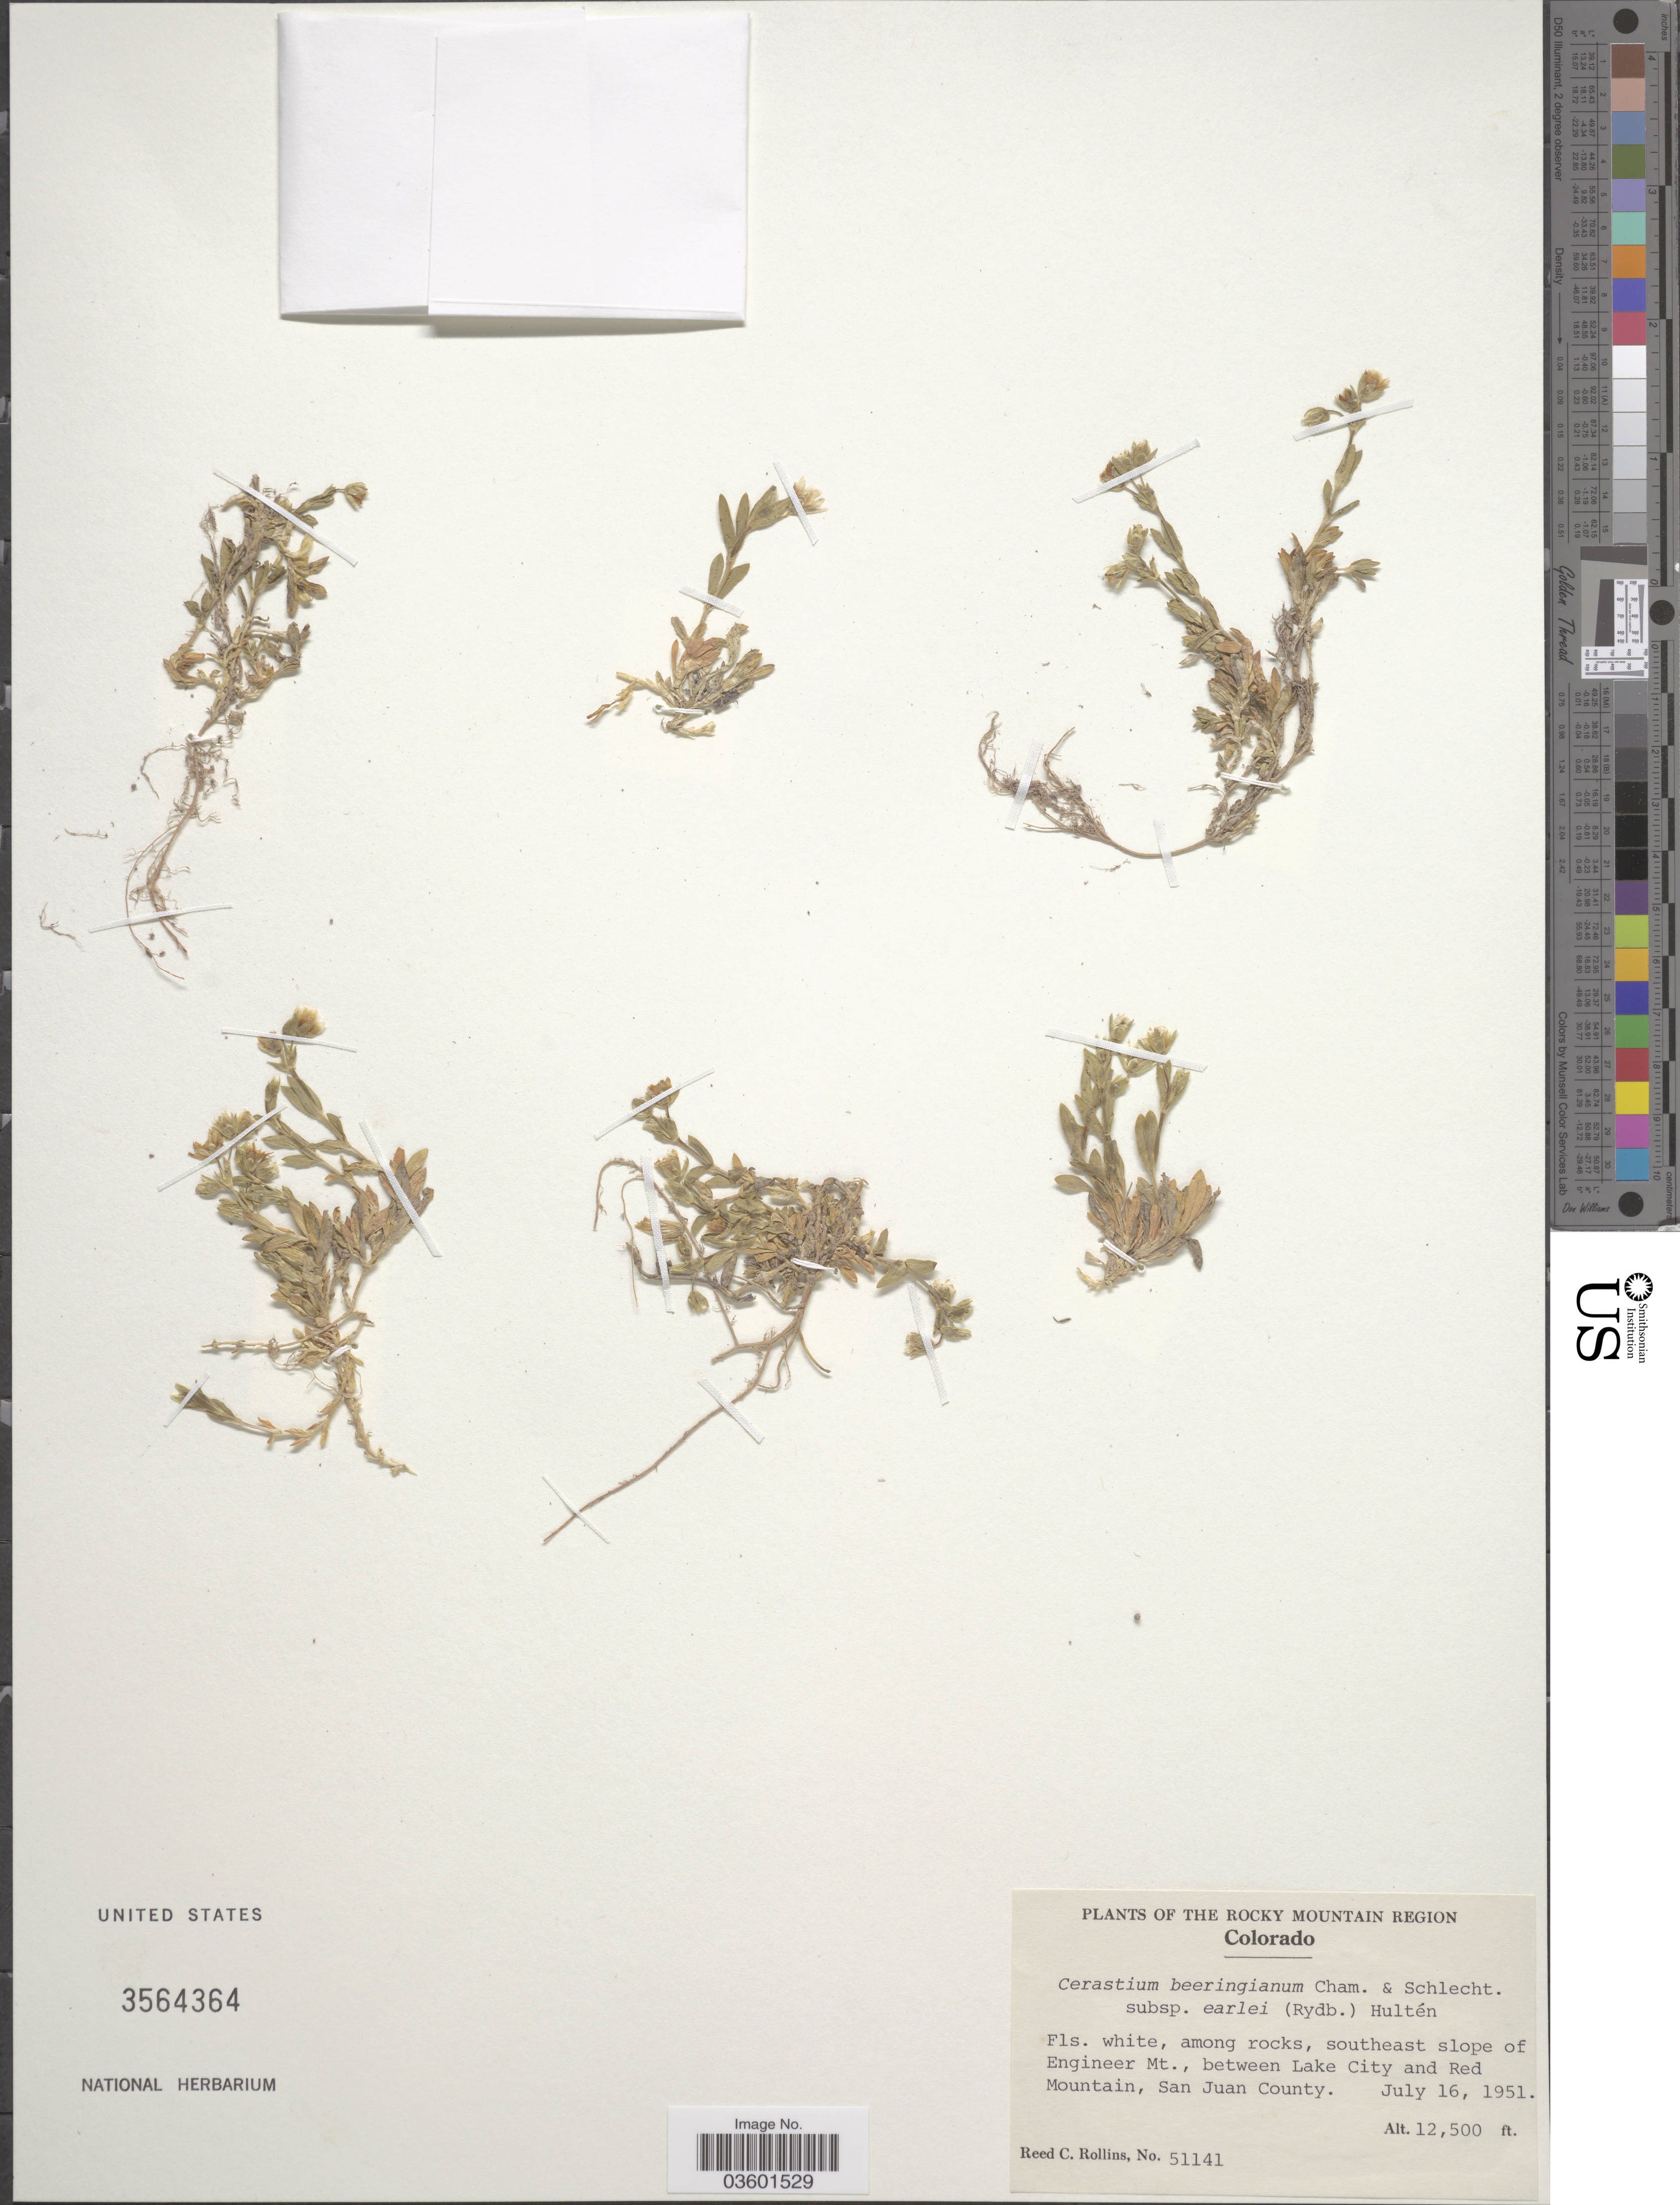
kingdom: Plantae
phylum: Tracheophyta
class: Magnoliopsida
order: Caryophyllales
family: Caryophyllaceae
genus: Cerastium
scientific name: Cerastium beeringianum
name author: Cham. & Schltdl.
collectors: R. C. Rollins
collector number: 51141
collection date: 1951-07-16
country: United States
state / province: Colorado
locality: The Rocky Mountain Region. Southeast slope of Engineer Mt., between Lake City and Red Mountain, San Juan County.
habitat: among rocks, southeast slope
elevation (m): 3810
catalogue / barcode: US 3564364